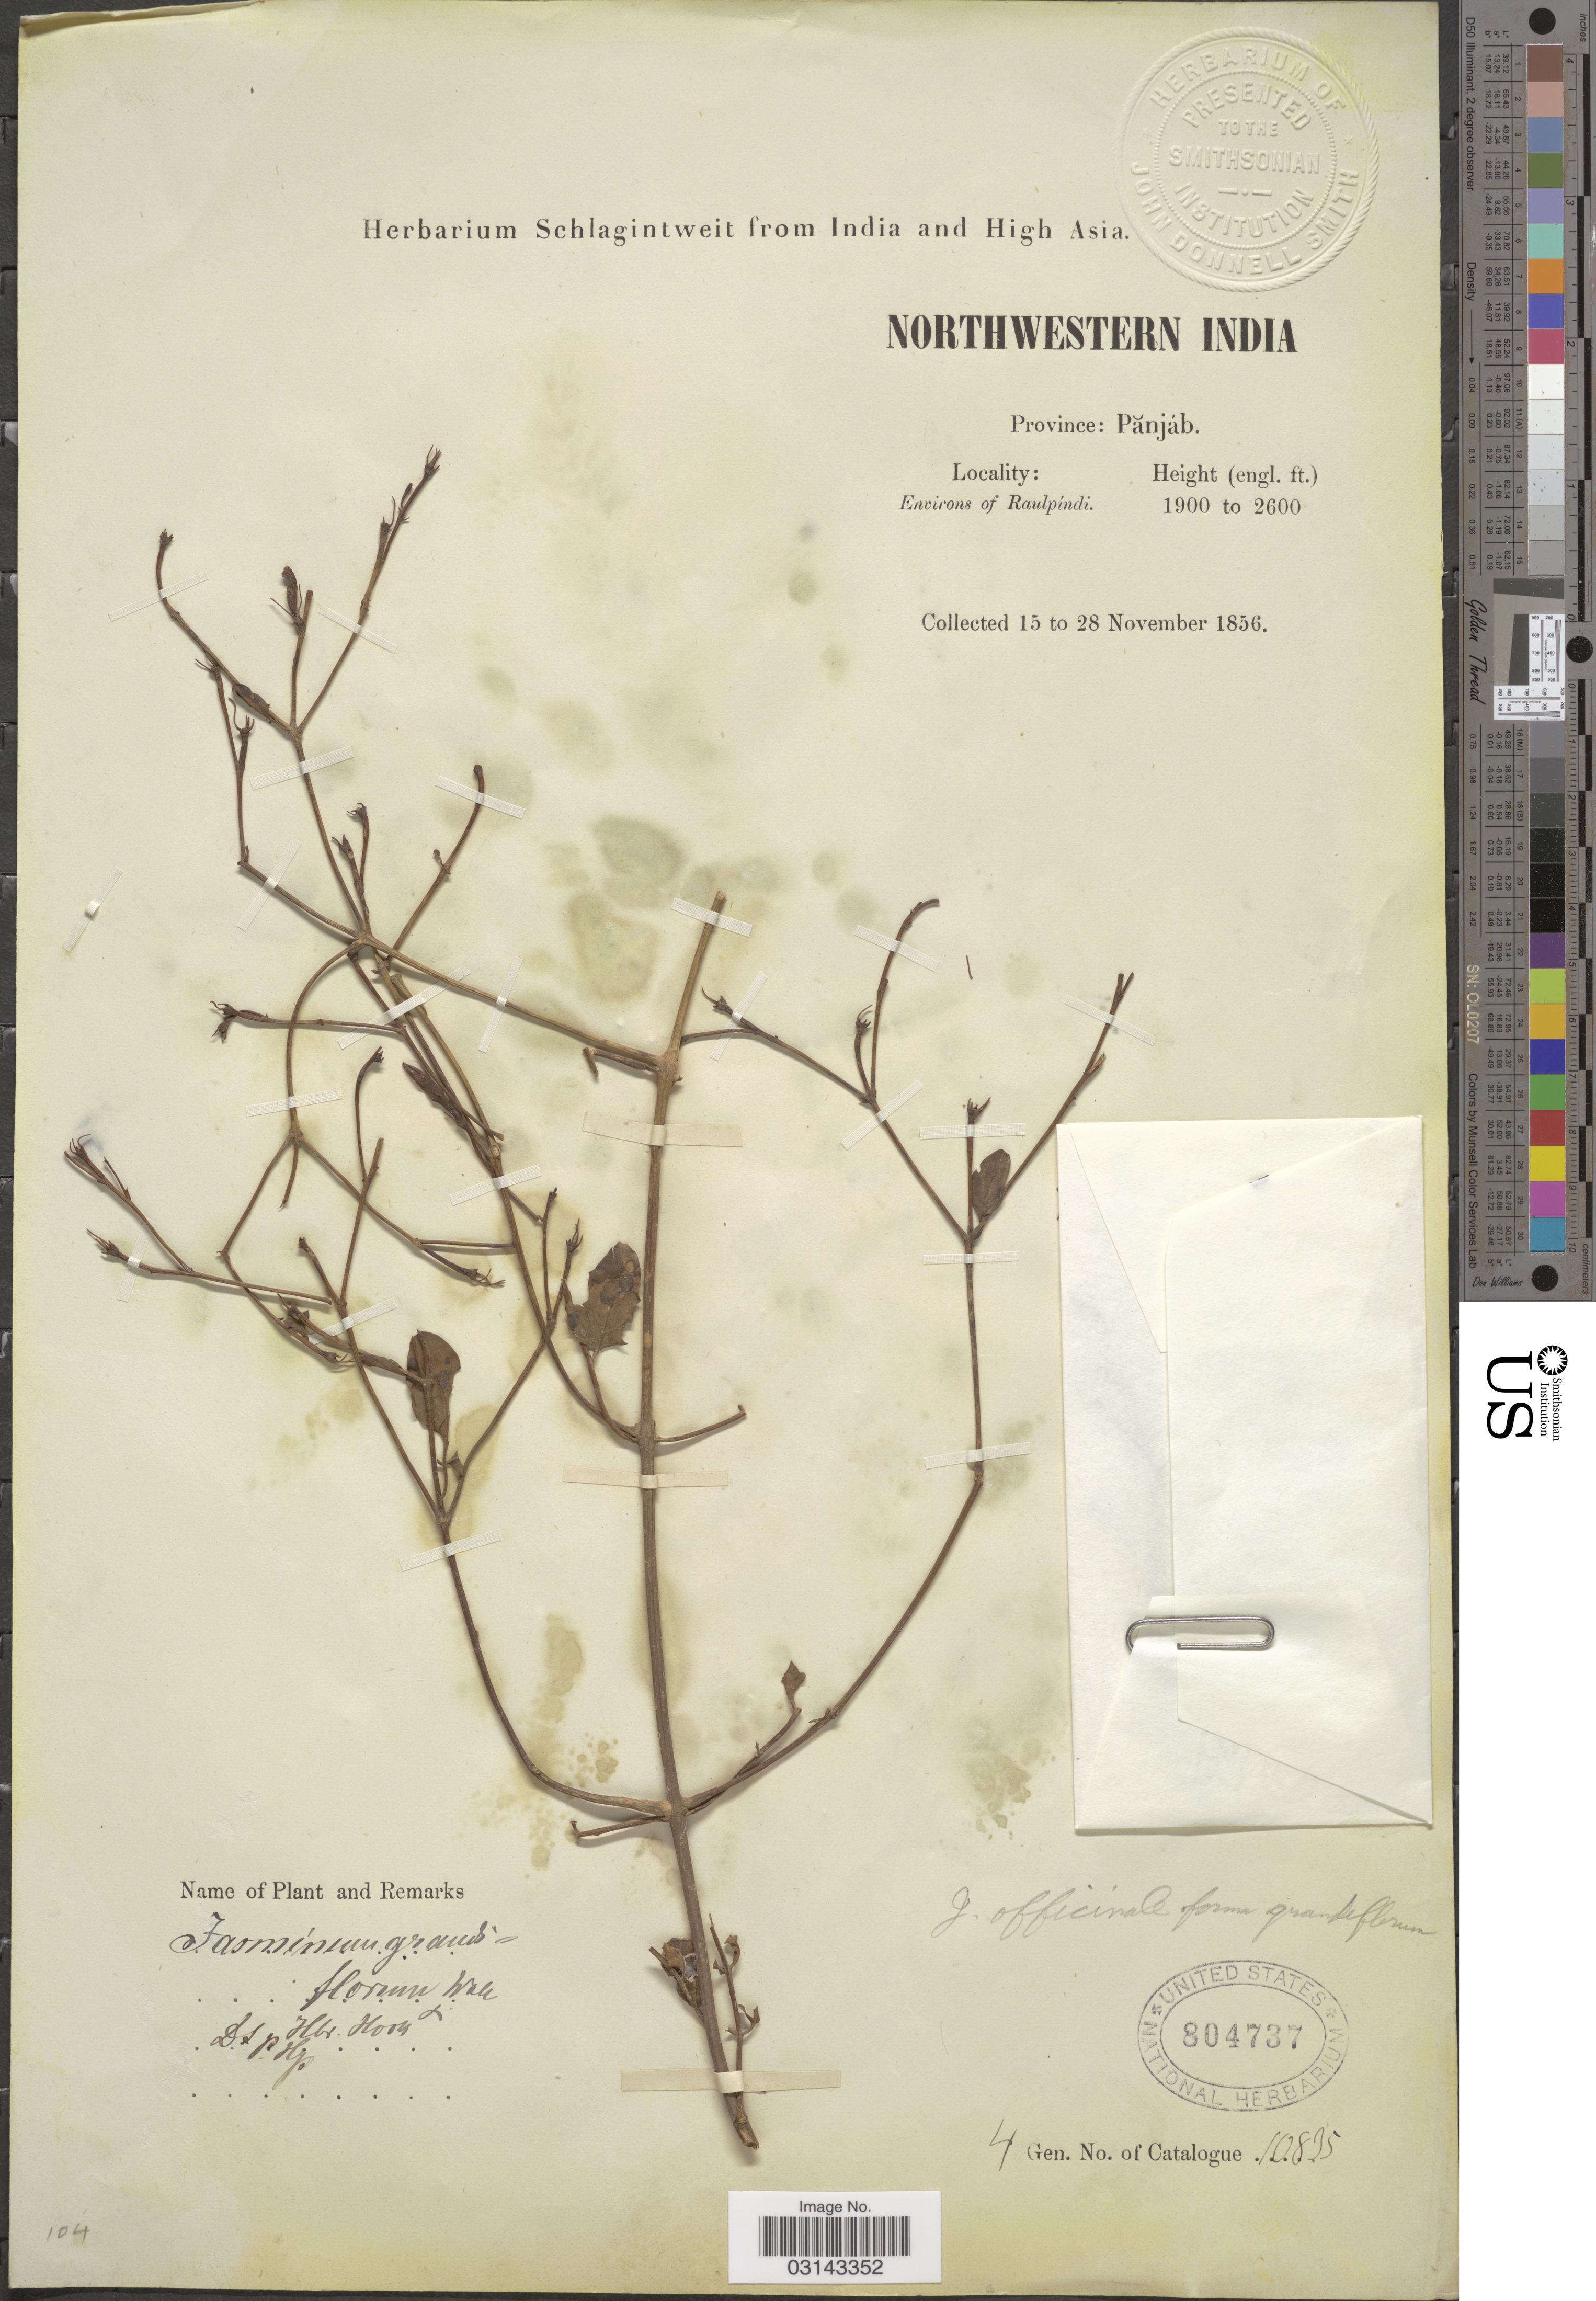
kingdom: Plantae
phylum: Tracheophyta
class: Magnoliopsida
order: Lamiales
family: Oleaceae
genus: Jasminum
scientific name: Jasminum grandiflorum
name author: L.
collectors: ex herb. Schlagintweit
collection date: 1856-11-15/1856-11-28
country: Pakistan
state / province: Punjab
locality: Northwestern India. Province: Pănjáb. Environs of Raulpíndi.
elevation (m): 579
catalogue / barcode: US 804737